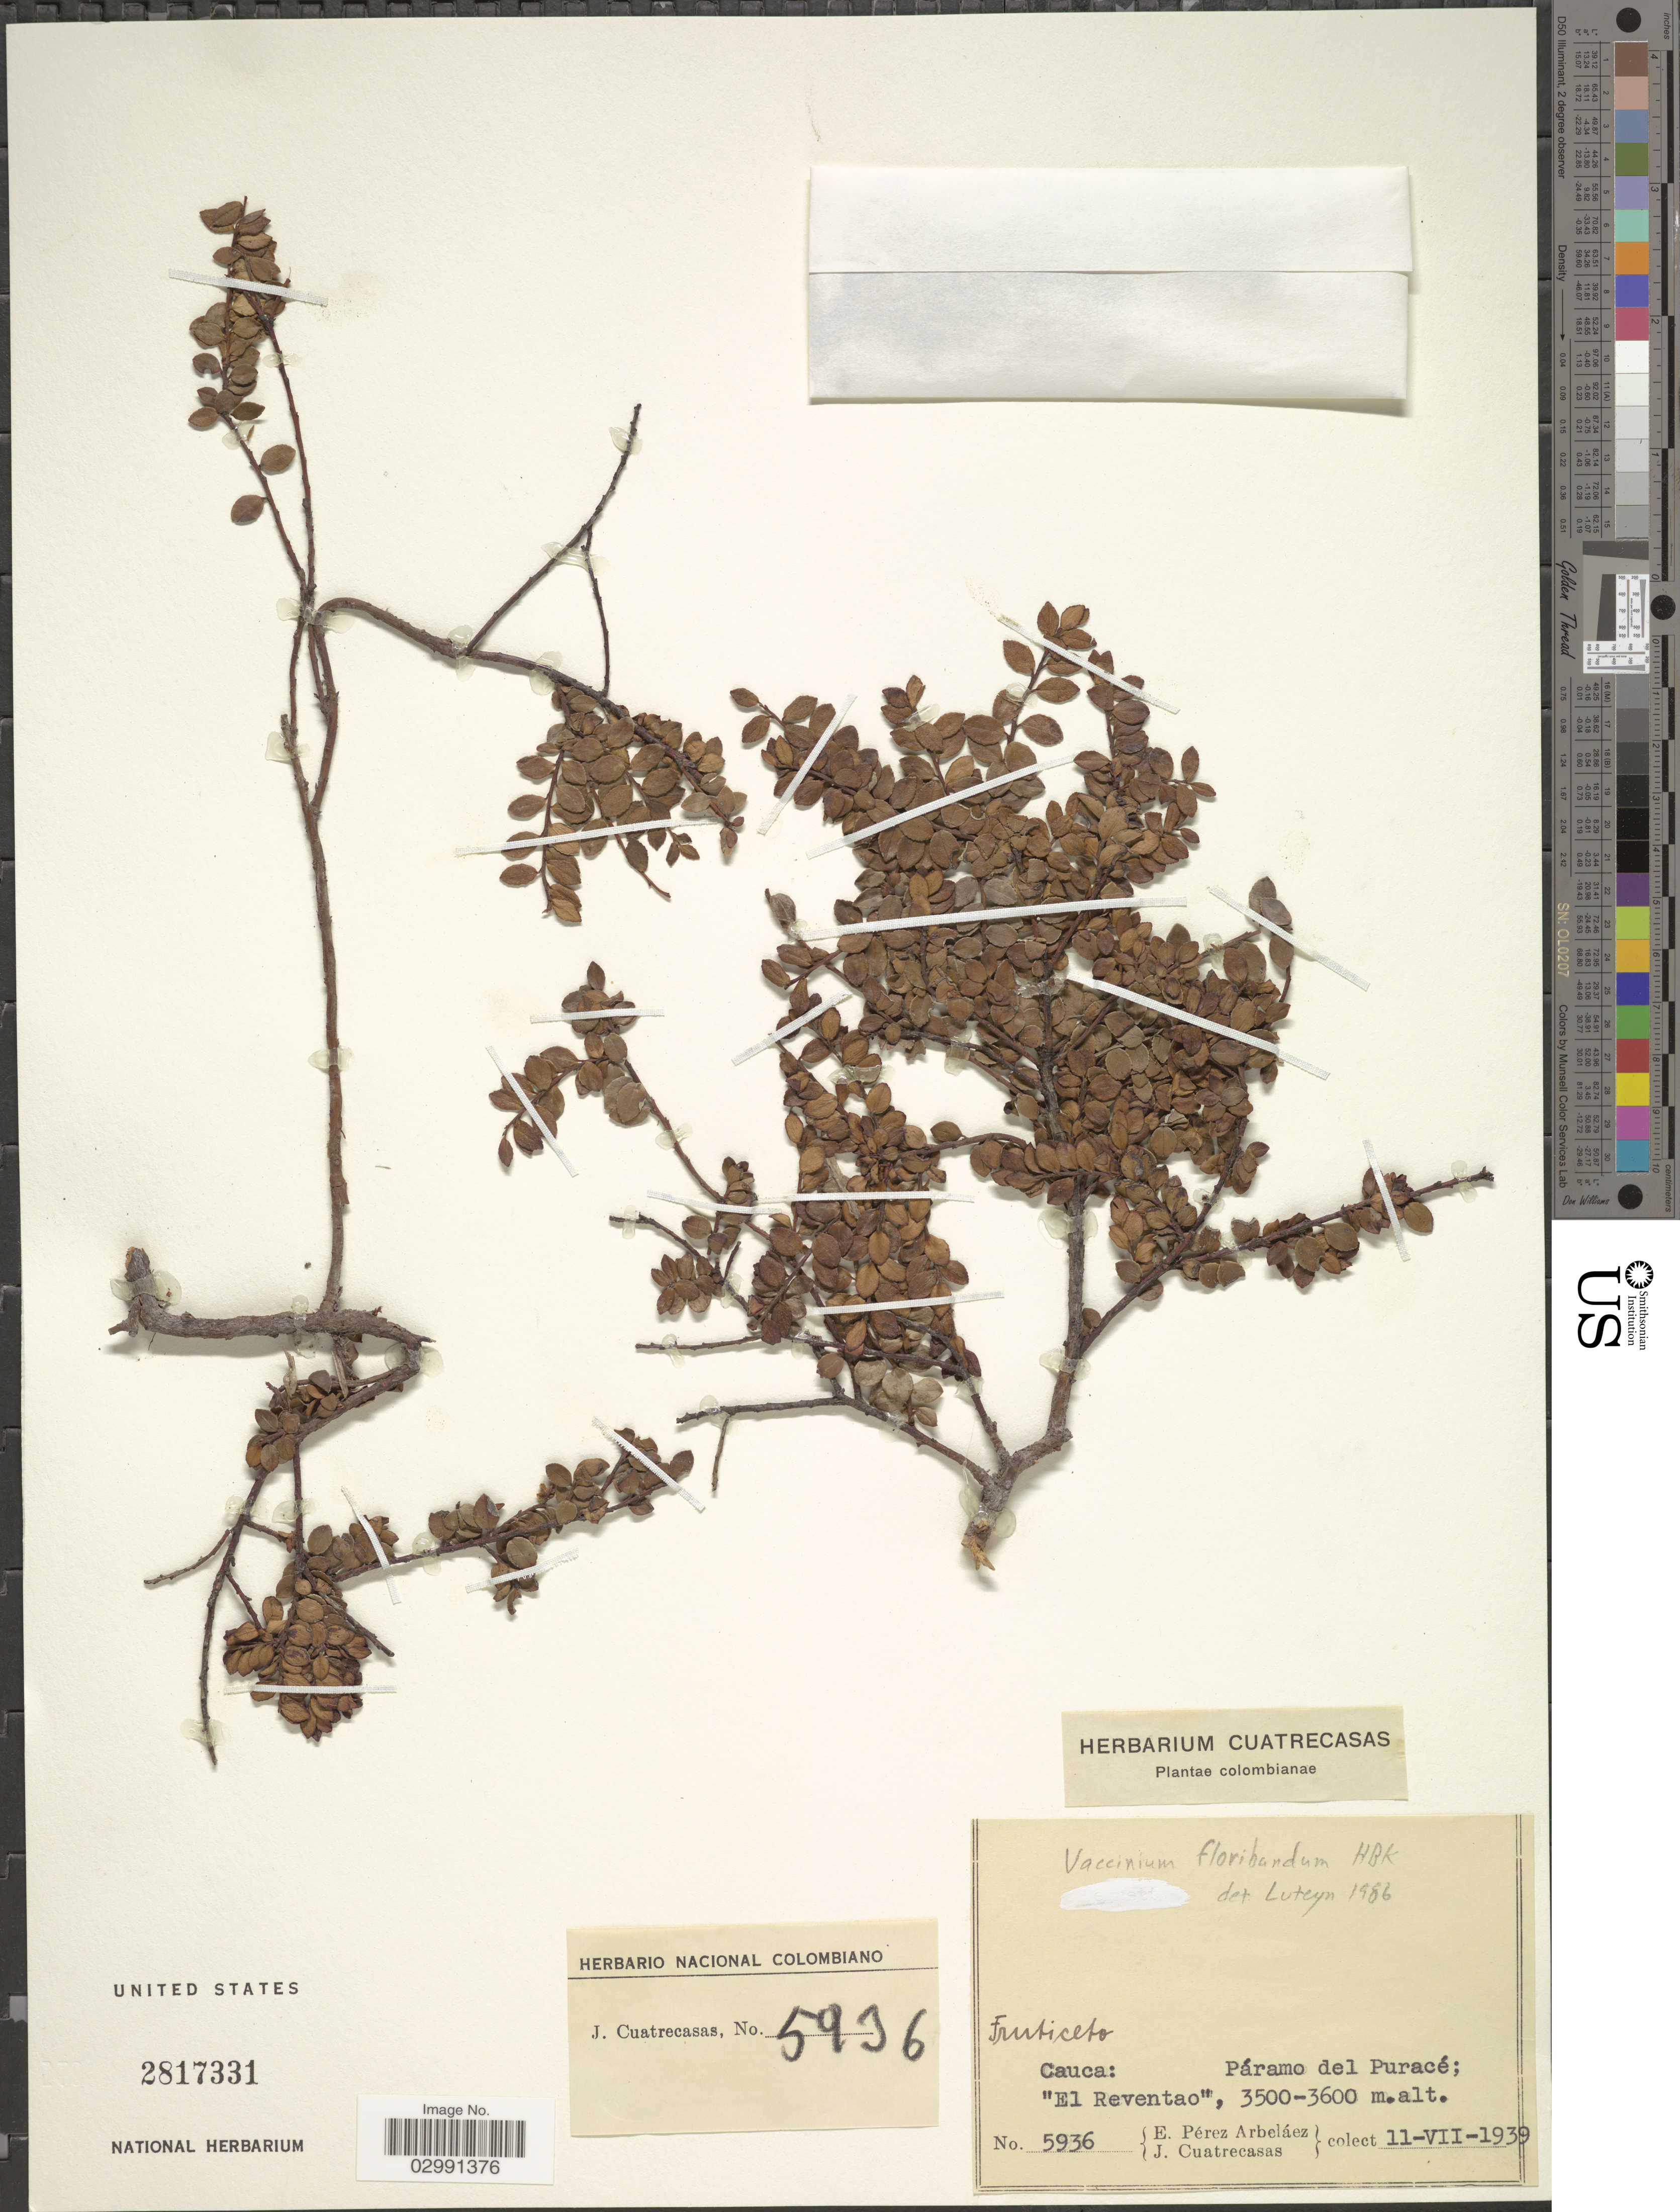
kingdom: Plantae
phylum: Tracheophyta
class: Magnoliopsida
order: Ericales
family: Ericaceae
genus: Vaccinium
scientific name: Vaccinium floribundum var. floribundum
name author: Kunth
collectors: E. Pérez Arbeláez & J. Cuatrecasas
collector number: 5936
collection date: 1939-07-11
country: Colombia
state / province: Cauca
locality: Páramo del Puracé; "El Reventao".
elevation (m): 3500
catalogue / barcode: US 2817331